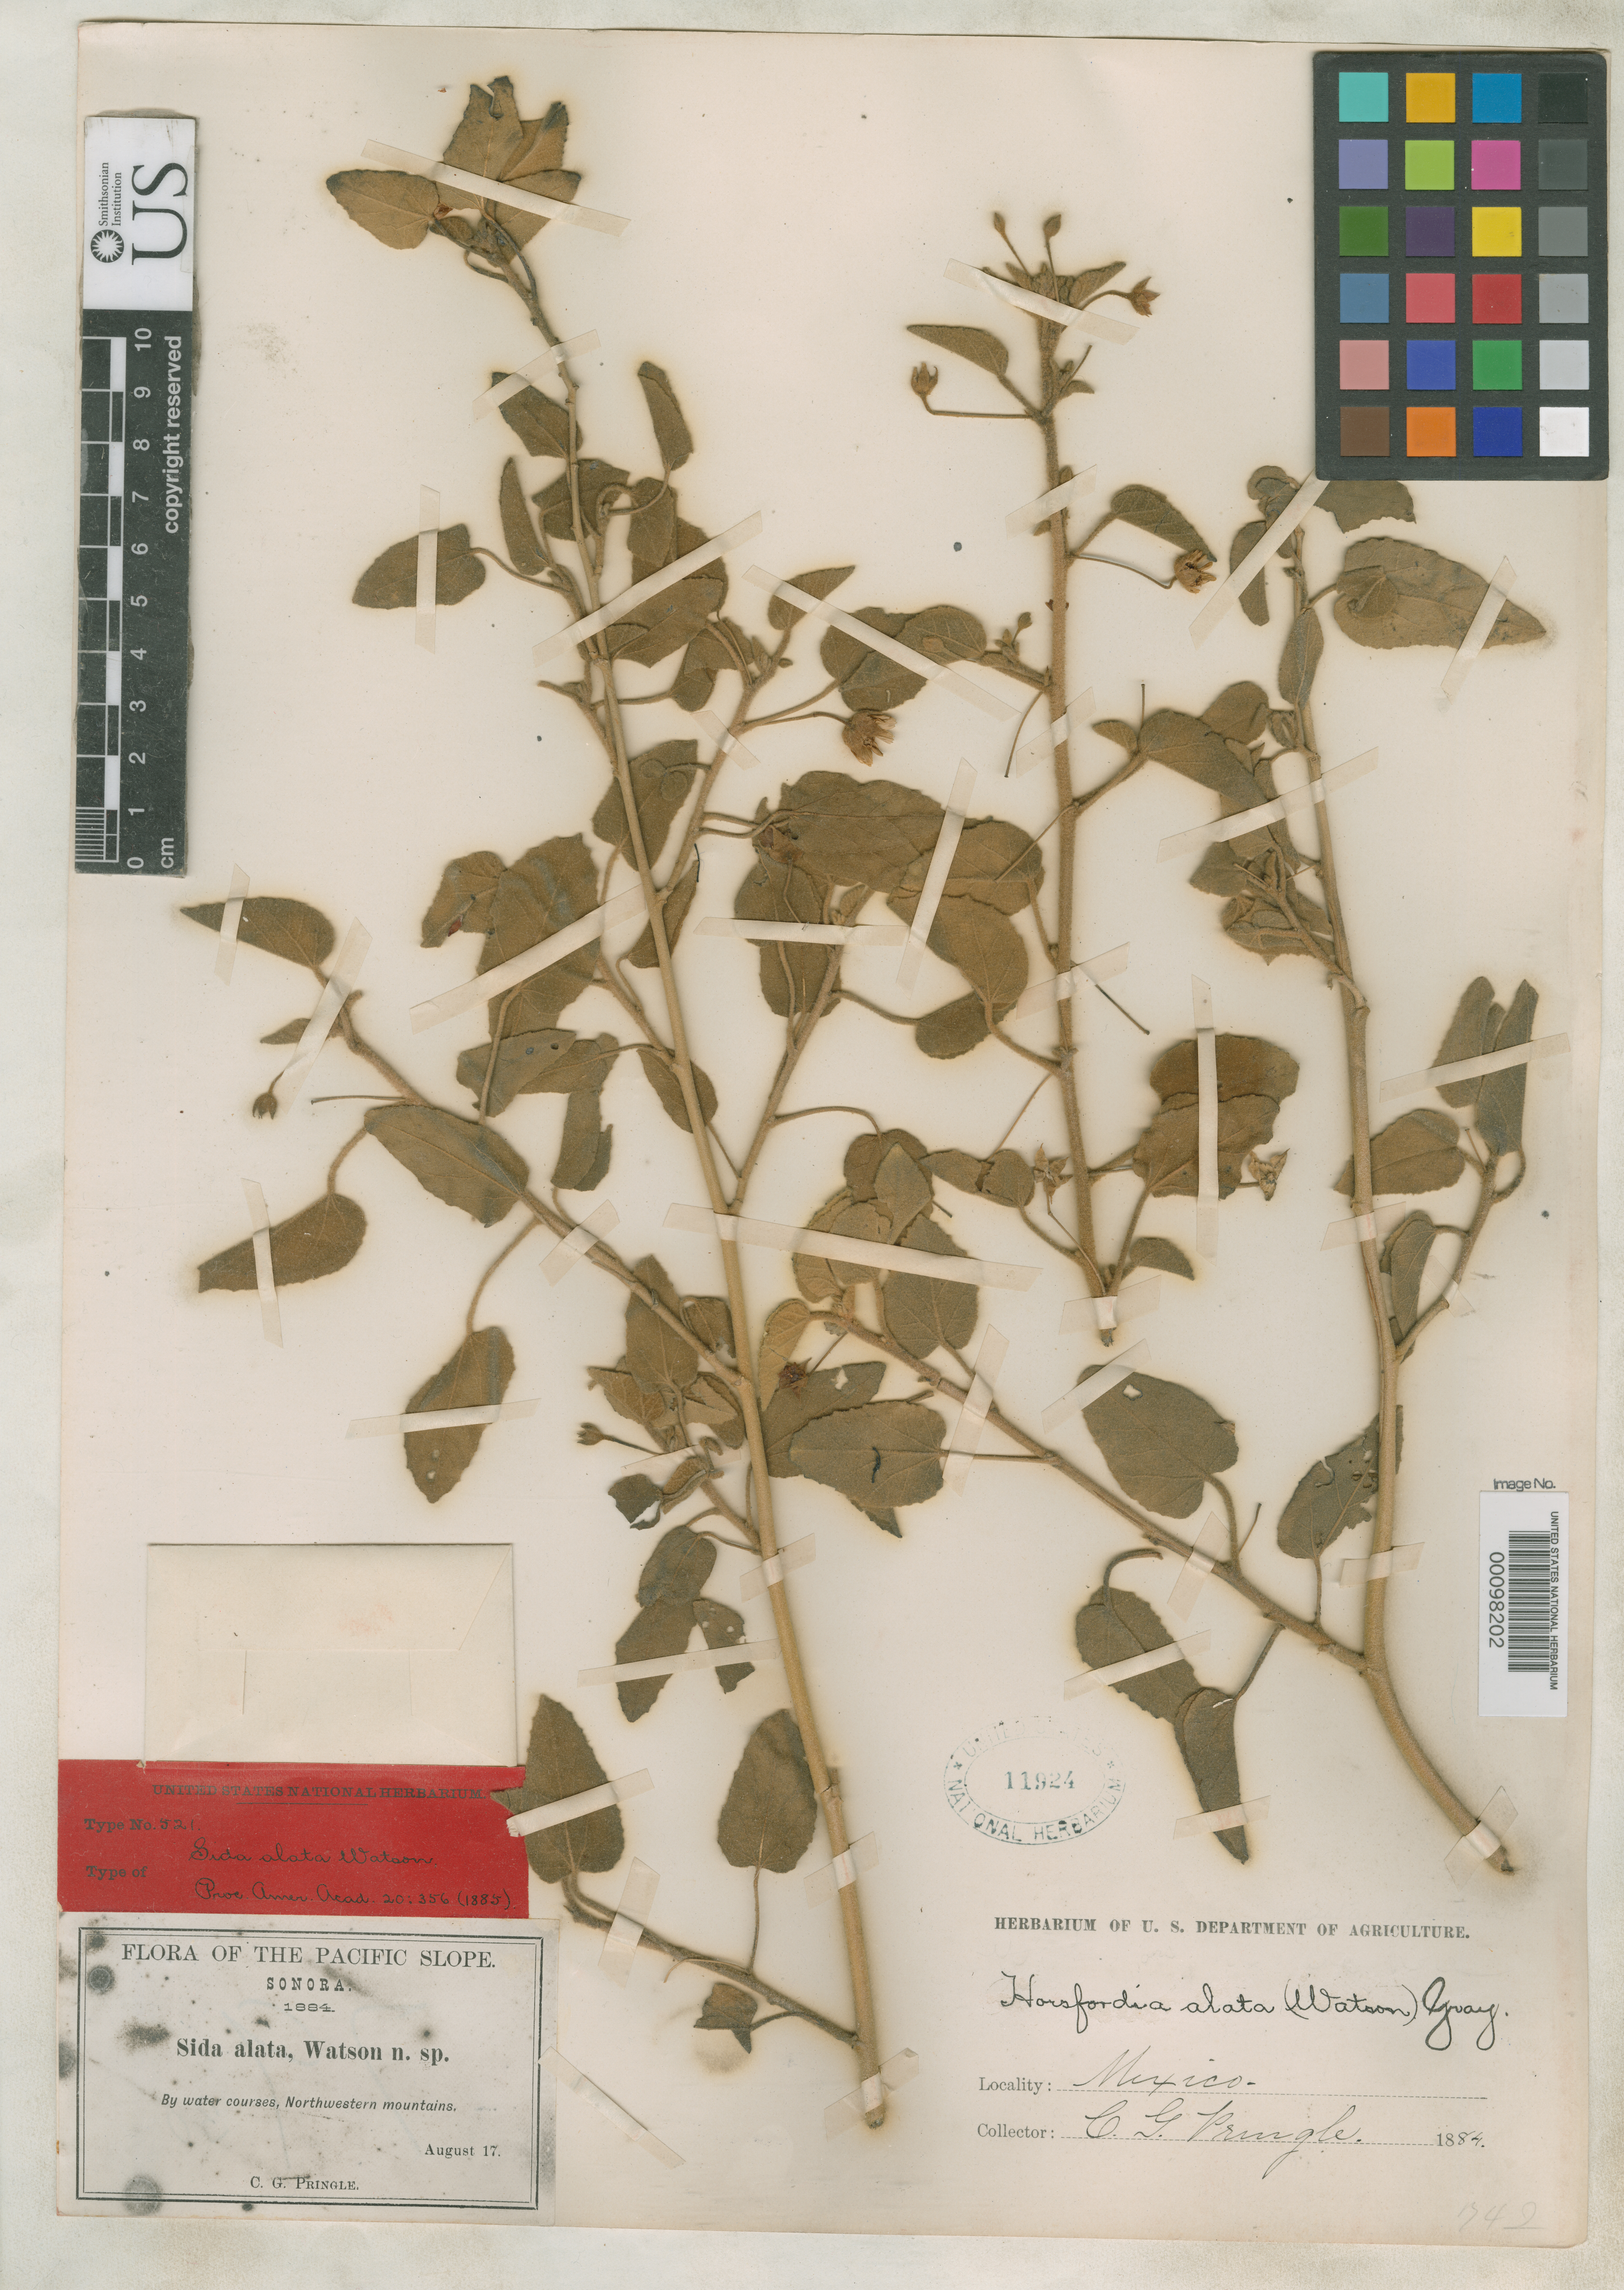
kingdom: Plantae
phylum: Tracheophyta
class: Magnoliopsida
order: Malvales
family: Malvaceae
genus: Sida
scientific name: Sida alata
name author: S. Watson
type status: Isotype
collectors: C. G. Pringle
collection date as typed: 17 Aug 1884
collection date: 1884-08-17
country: Mexico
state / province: Sonora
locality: By water courses, Northwestern mountains.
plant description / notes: Note: no collection number or date cited in protologue.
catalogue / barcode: US 11924